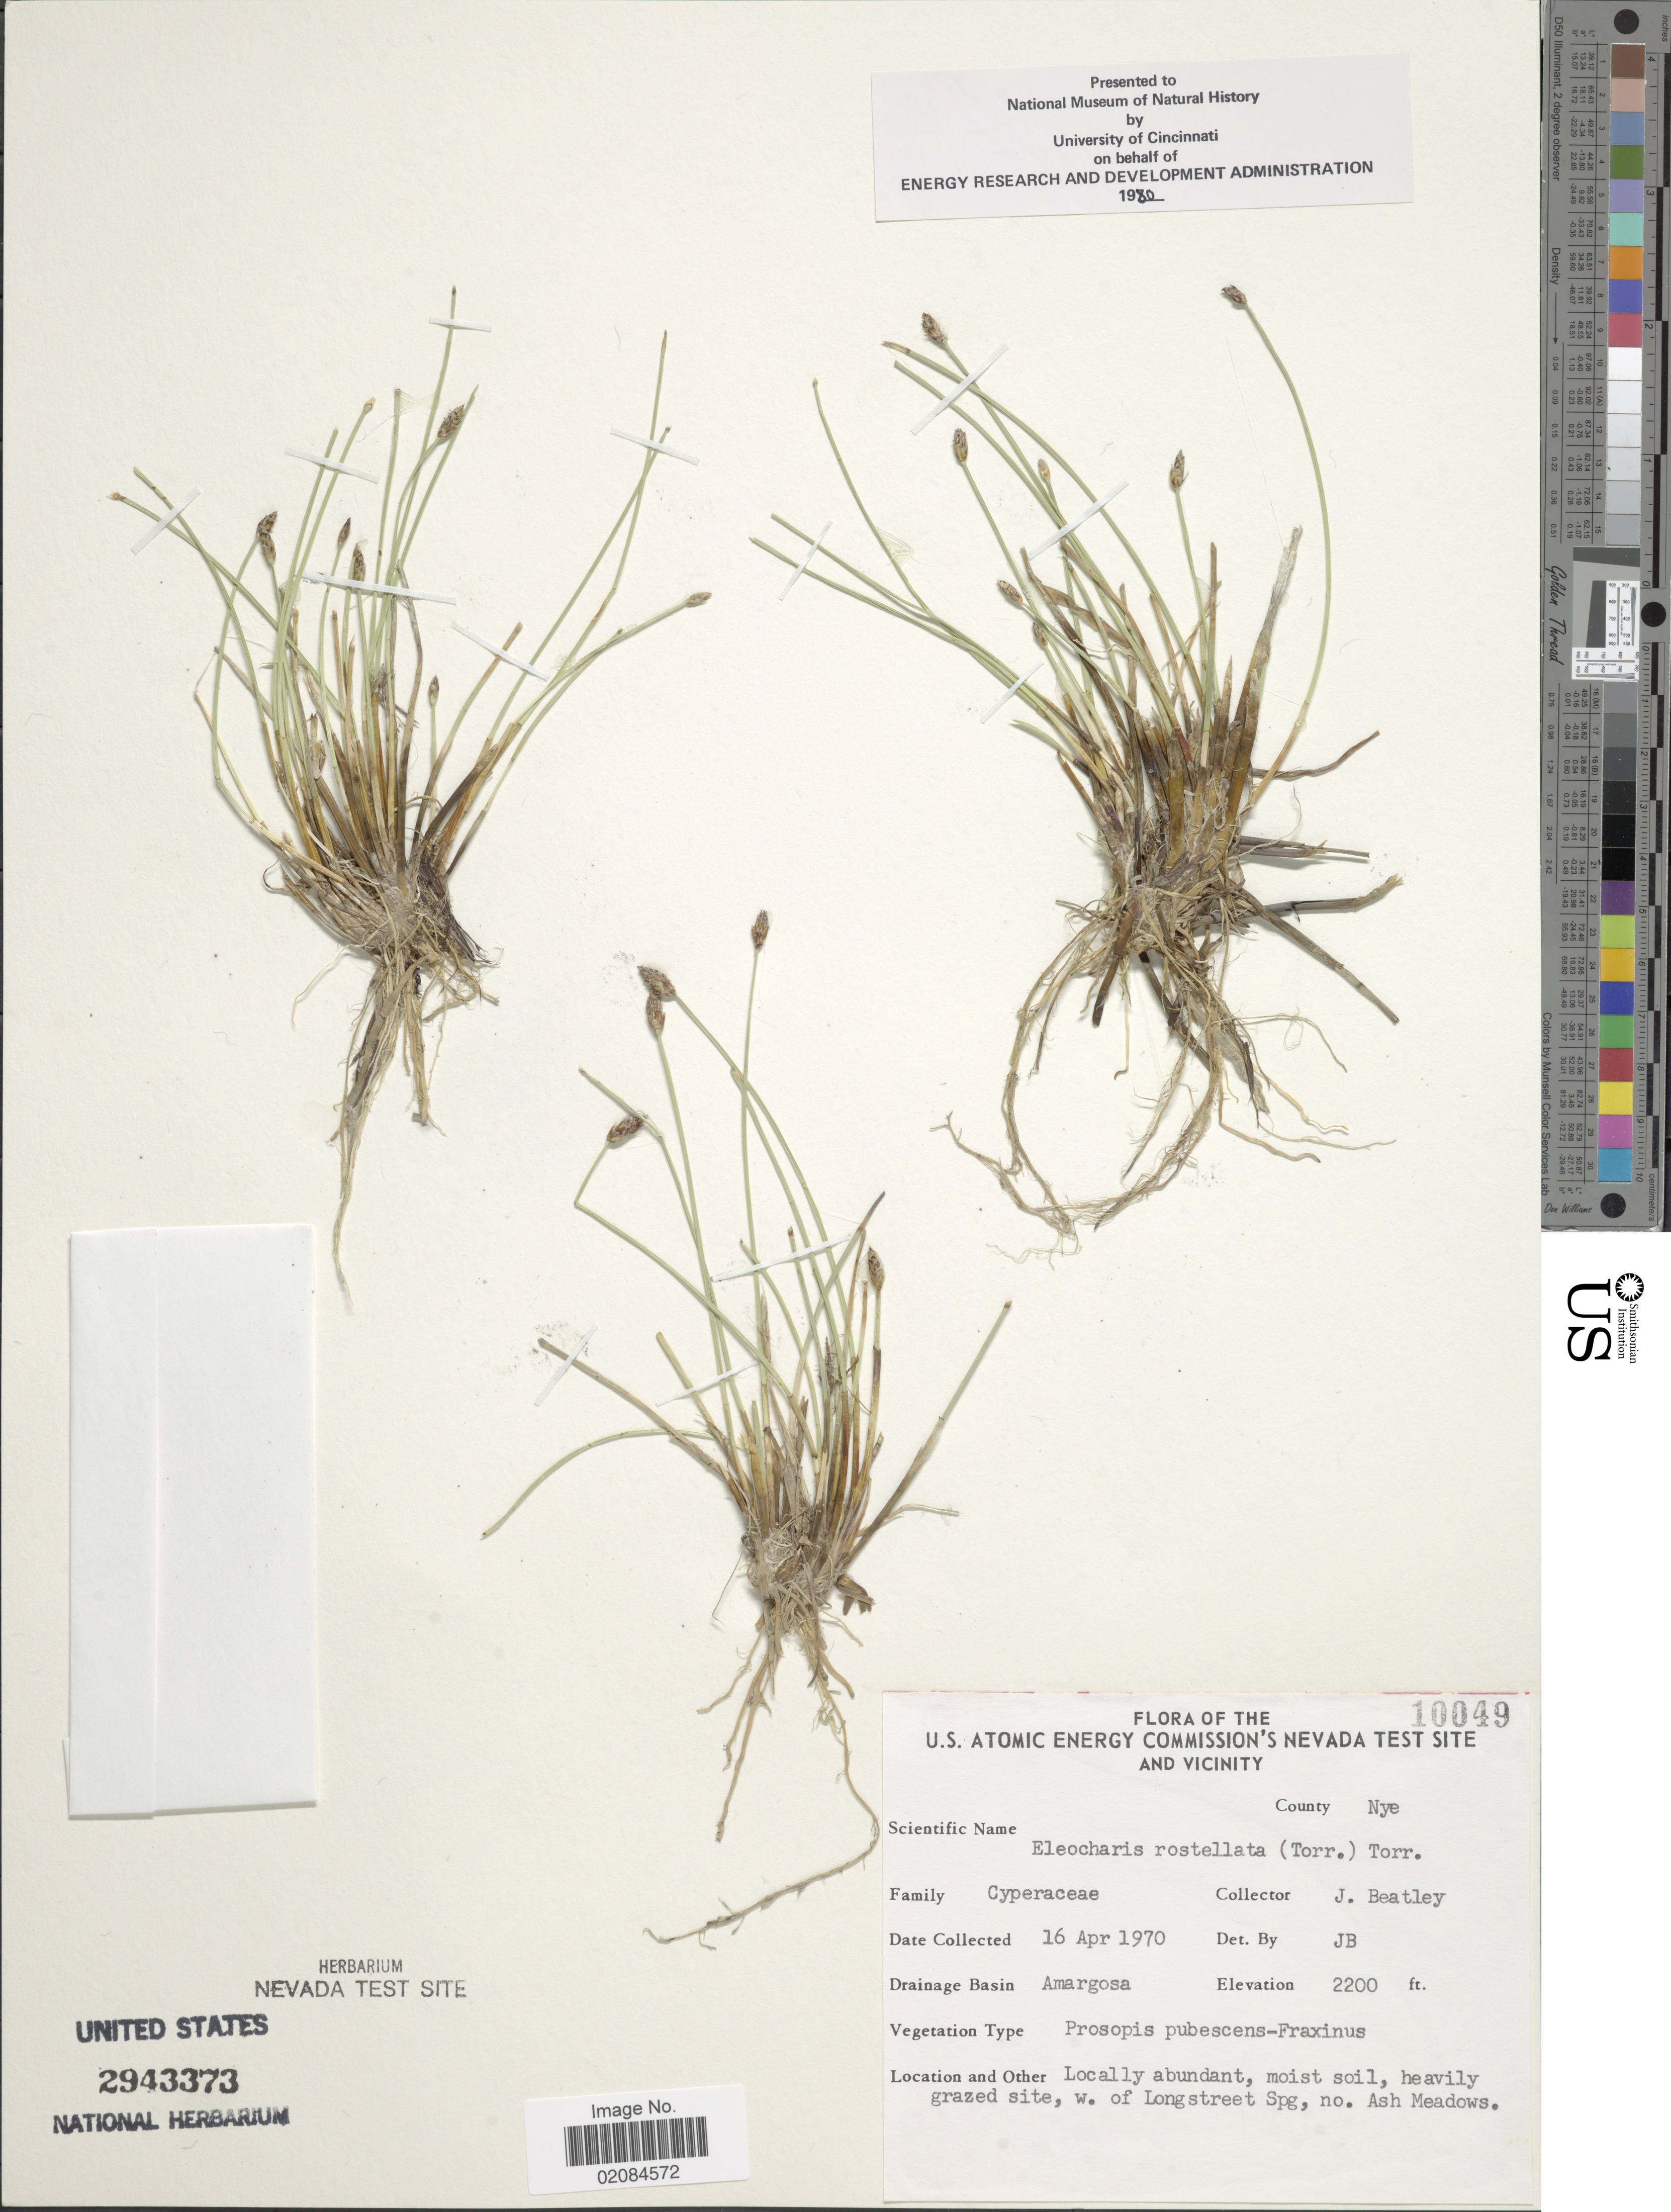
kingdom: Plantae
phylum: Tracheophyta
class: Liliopsida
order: Poales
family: Cyperaceae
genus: Eleocharis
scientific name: Eleocharis rostellata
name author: (Torr.) Torr.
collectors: J. C. Beatley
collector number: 10049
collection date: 1970-04-16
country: United States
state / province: Nevada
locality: U. S. Atomic Energy Commission's Nevada Test Site and Vicinity. County Nye. W. of Longstreet Spg. no. Ash Meadows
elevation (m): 671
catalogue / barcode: US 2943373